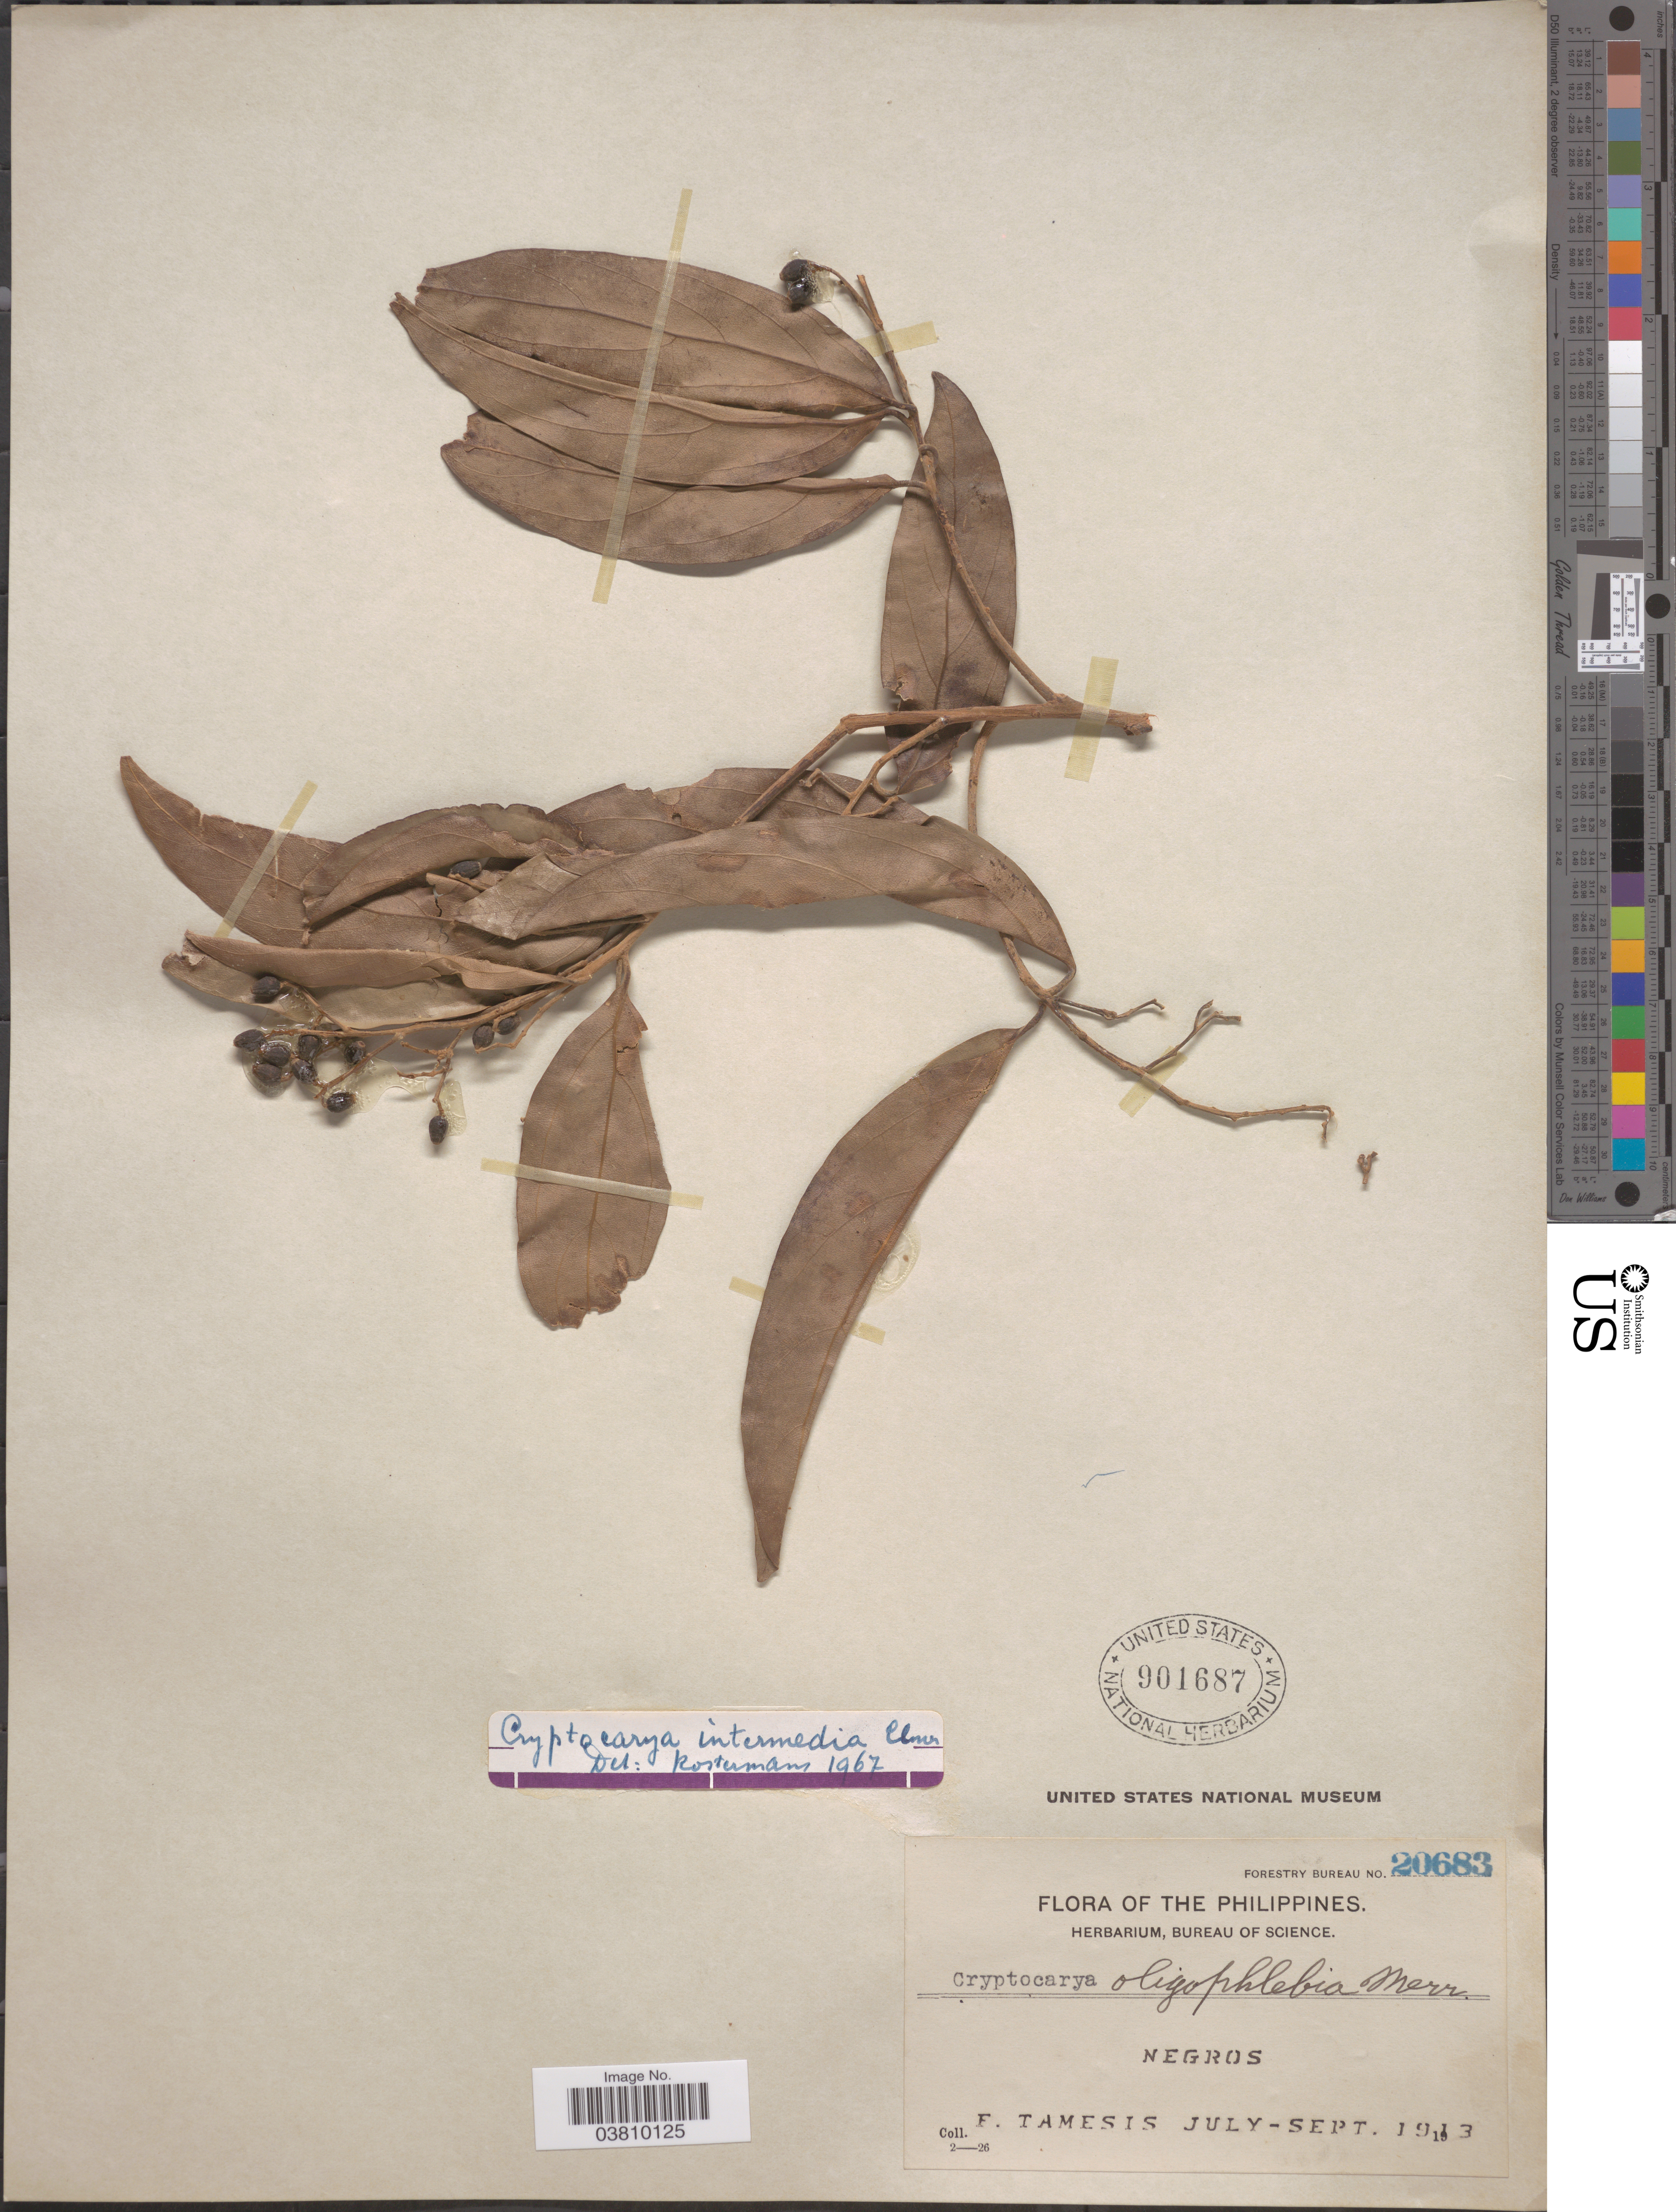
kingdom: Plantae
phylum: Tracheophyta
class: Magnoliopsida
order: Laurales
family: Lauraceae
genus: Cryptocarya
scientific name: Cryptocarya intermedia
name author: Elmer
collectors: F. Tamesis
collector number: Forestry Bureau 20683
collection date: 1913-07/1913-09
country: Philippines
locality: Negros.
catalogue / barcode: US 901687